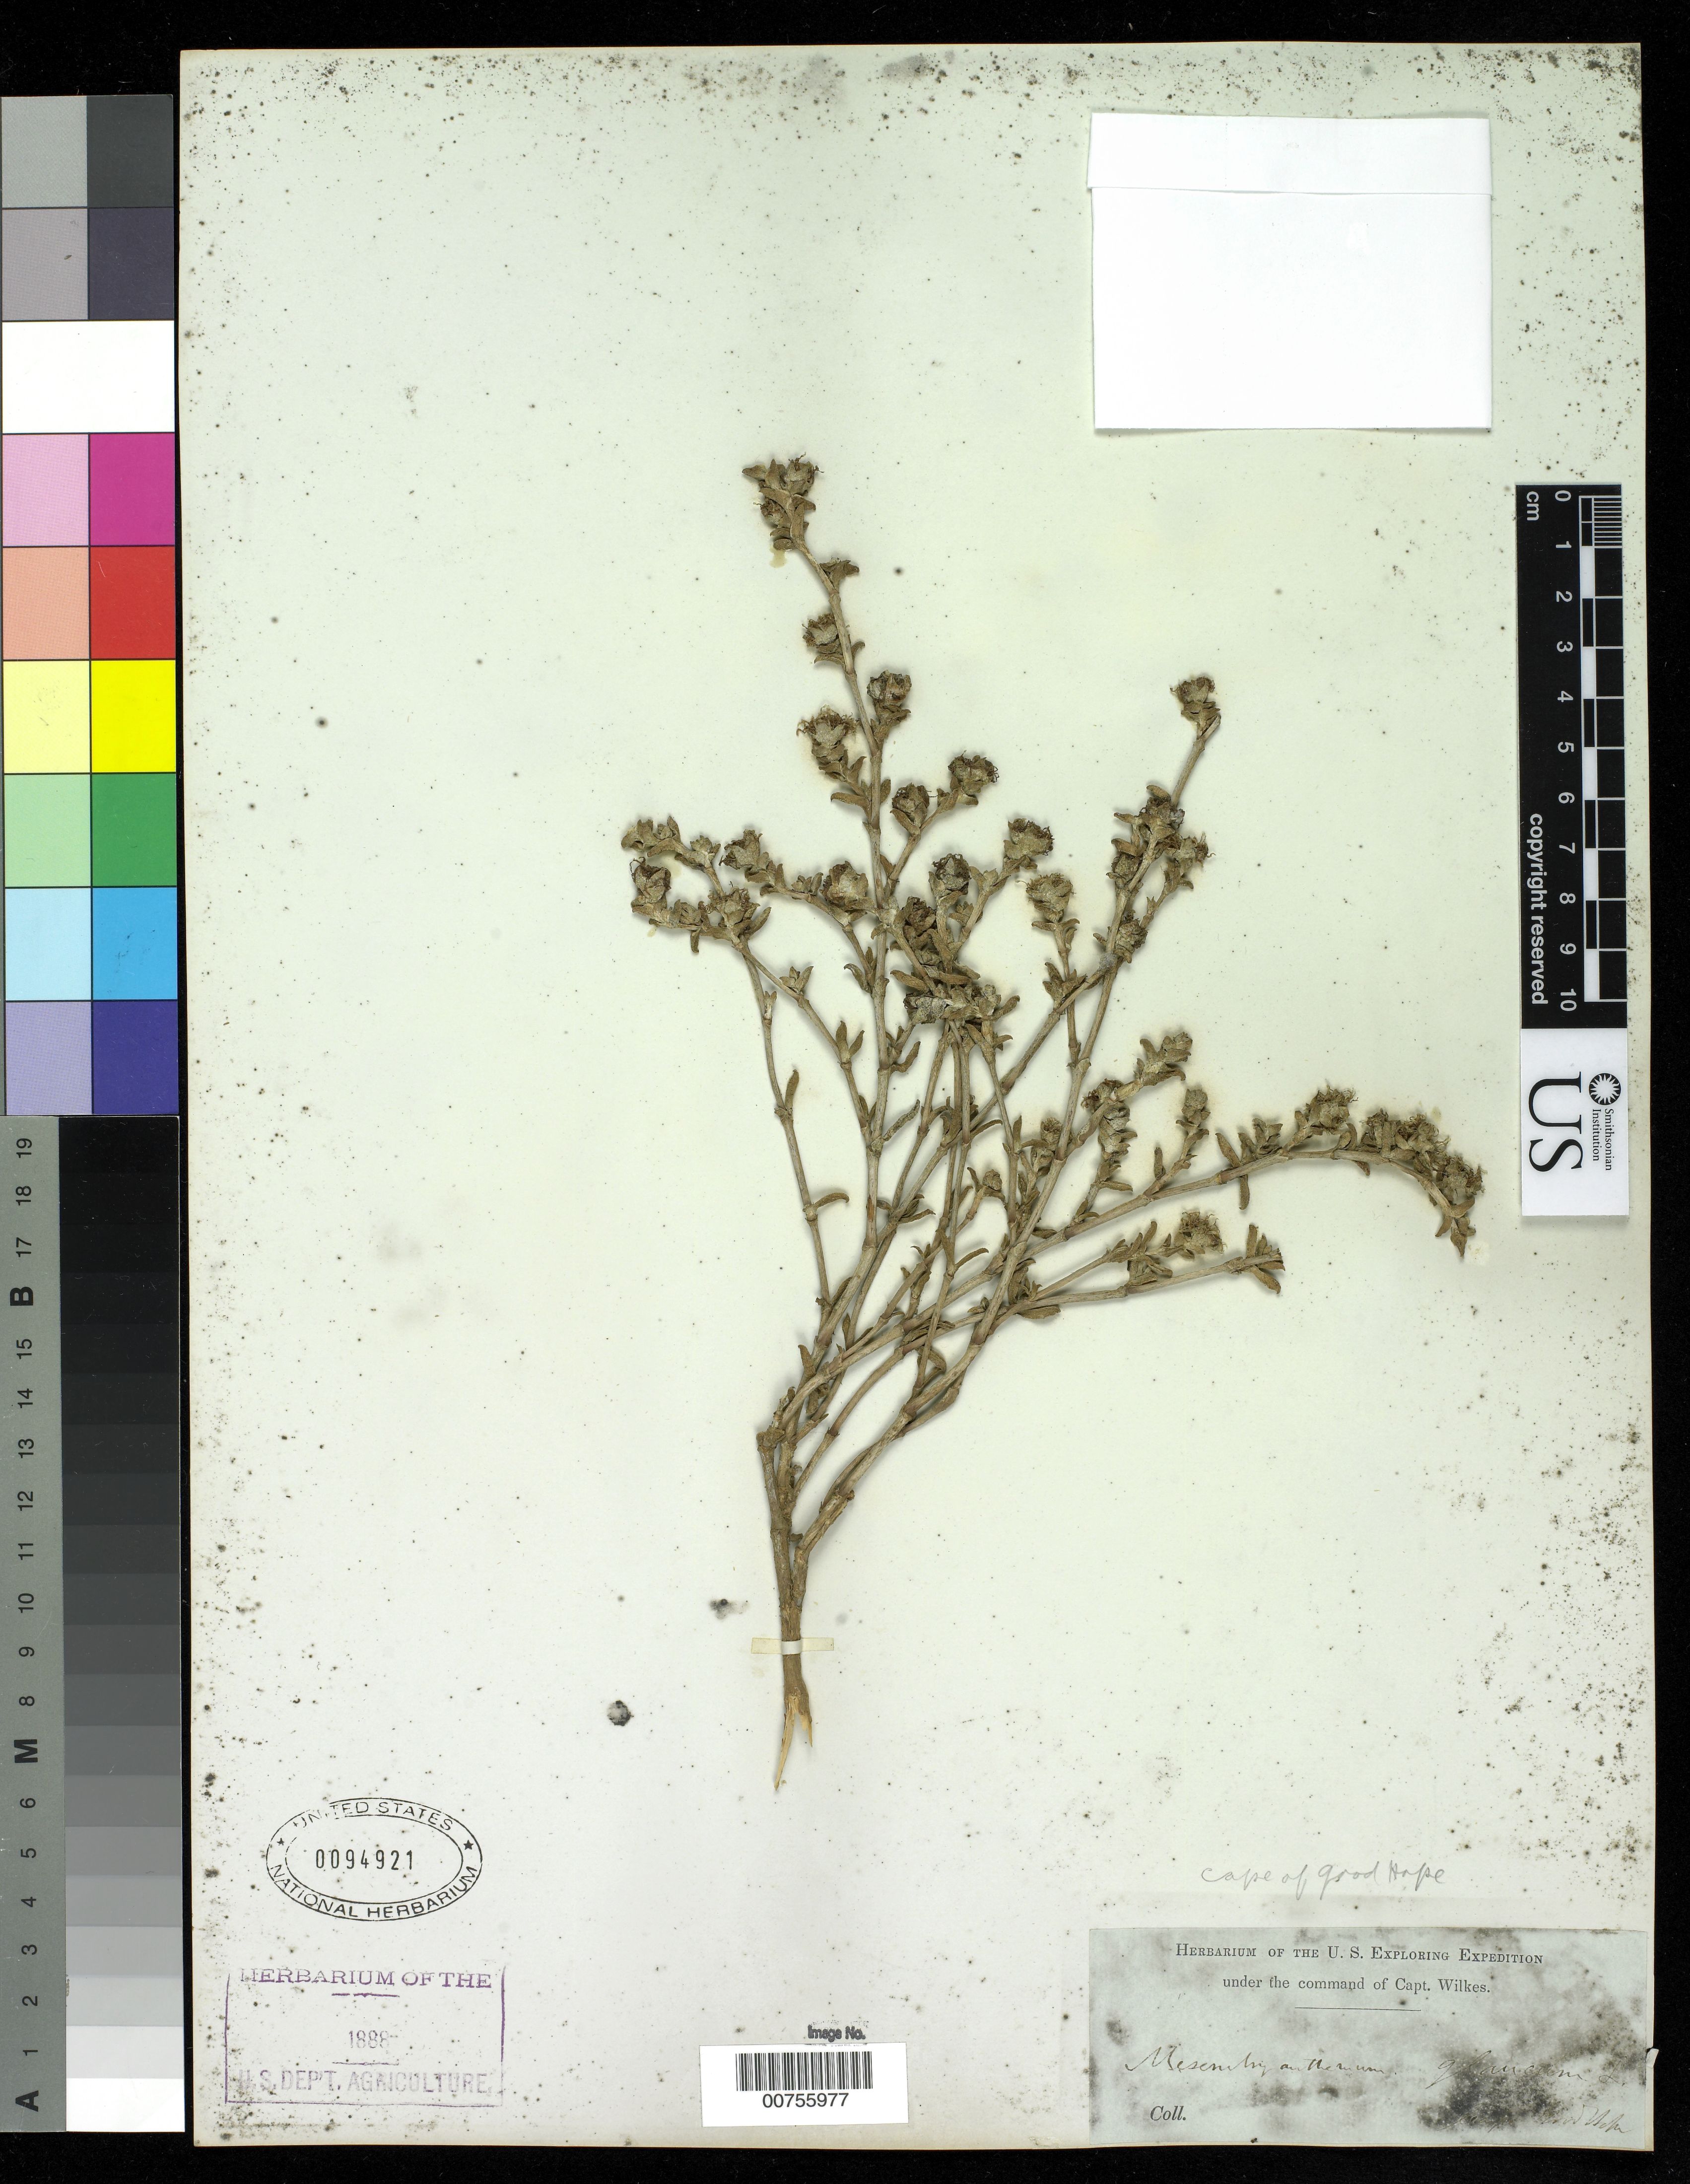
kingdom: Plantae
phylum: Tracheophyta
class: Magnoliopsida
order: Caryophyllales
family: Aizoaceae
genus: Mesembryanthemum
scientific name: Mesembryanthemum glaucum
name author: L.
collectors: Wilkes Explor. Exped.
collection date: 1838/1842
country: South Africa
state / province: Western Cape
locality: Cape of Good Hope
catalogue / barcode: US 94921